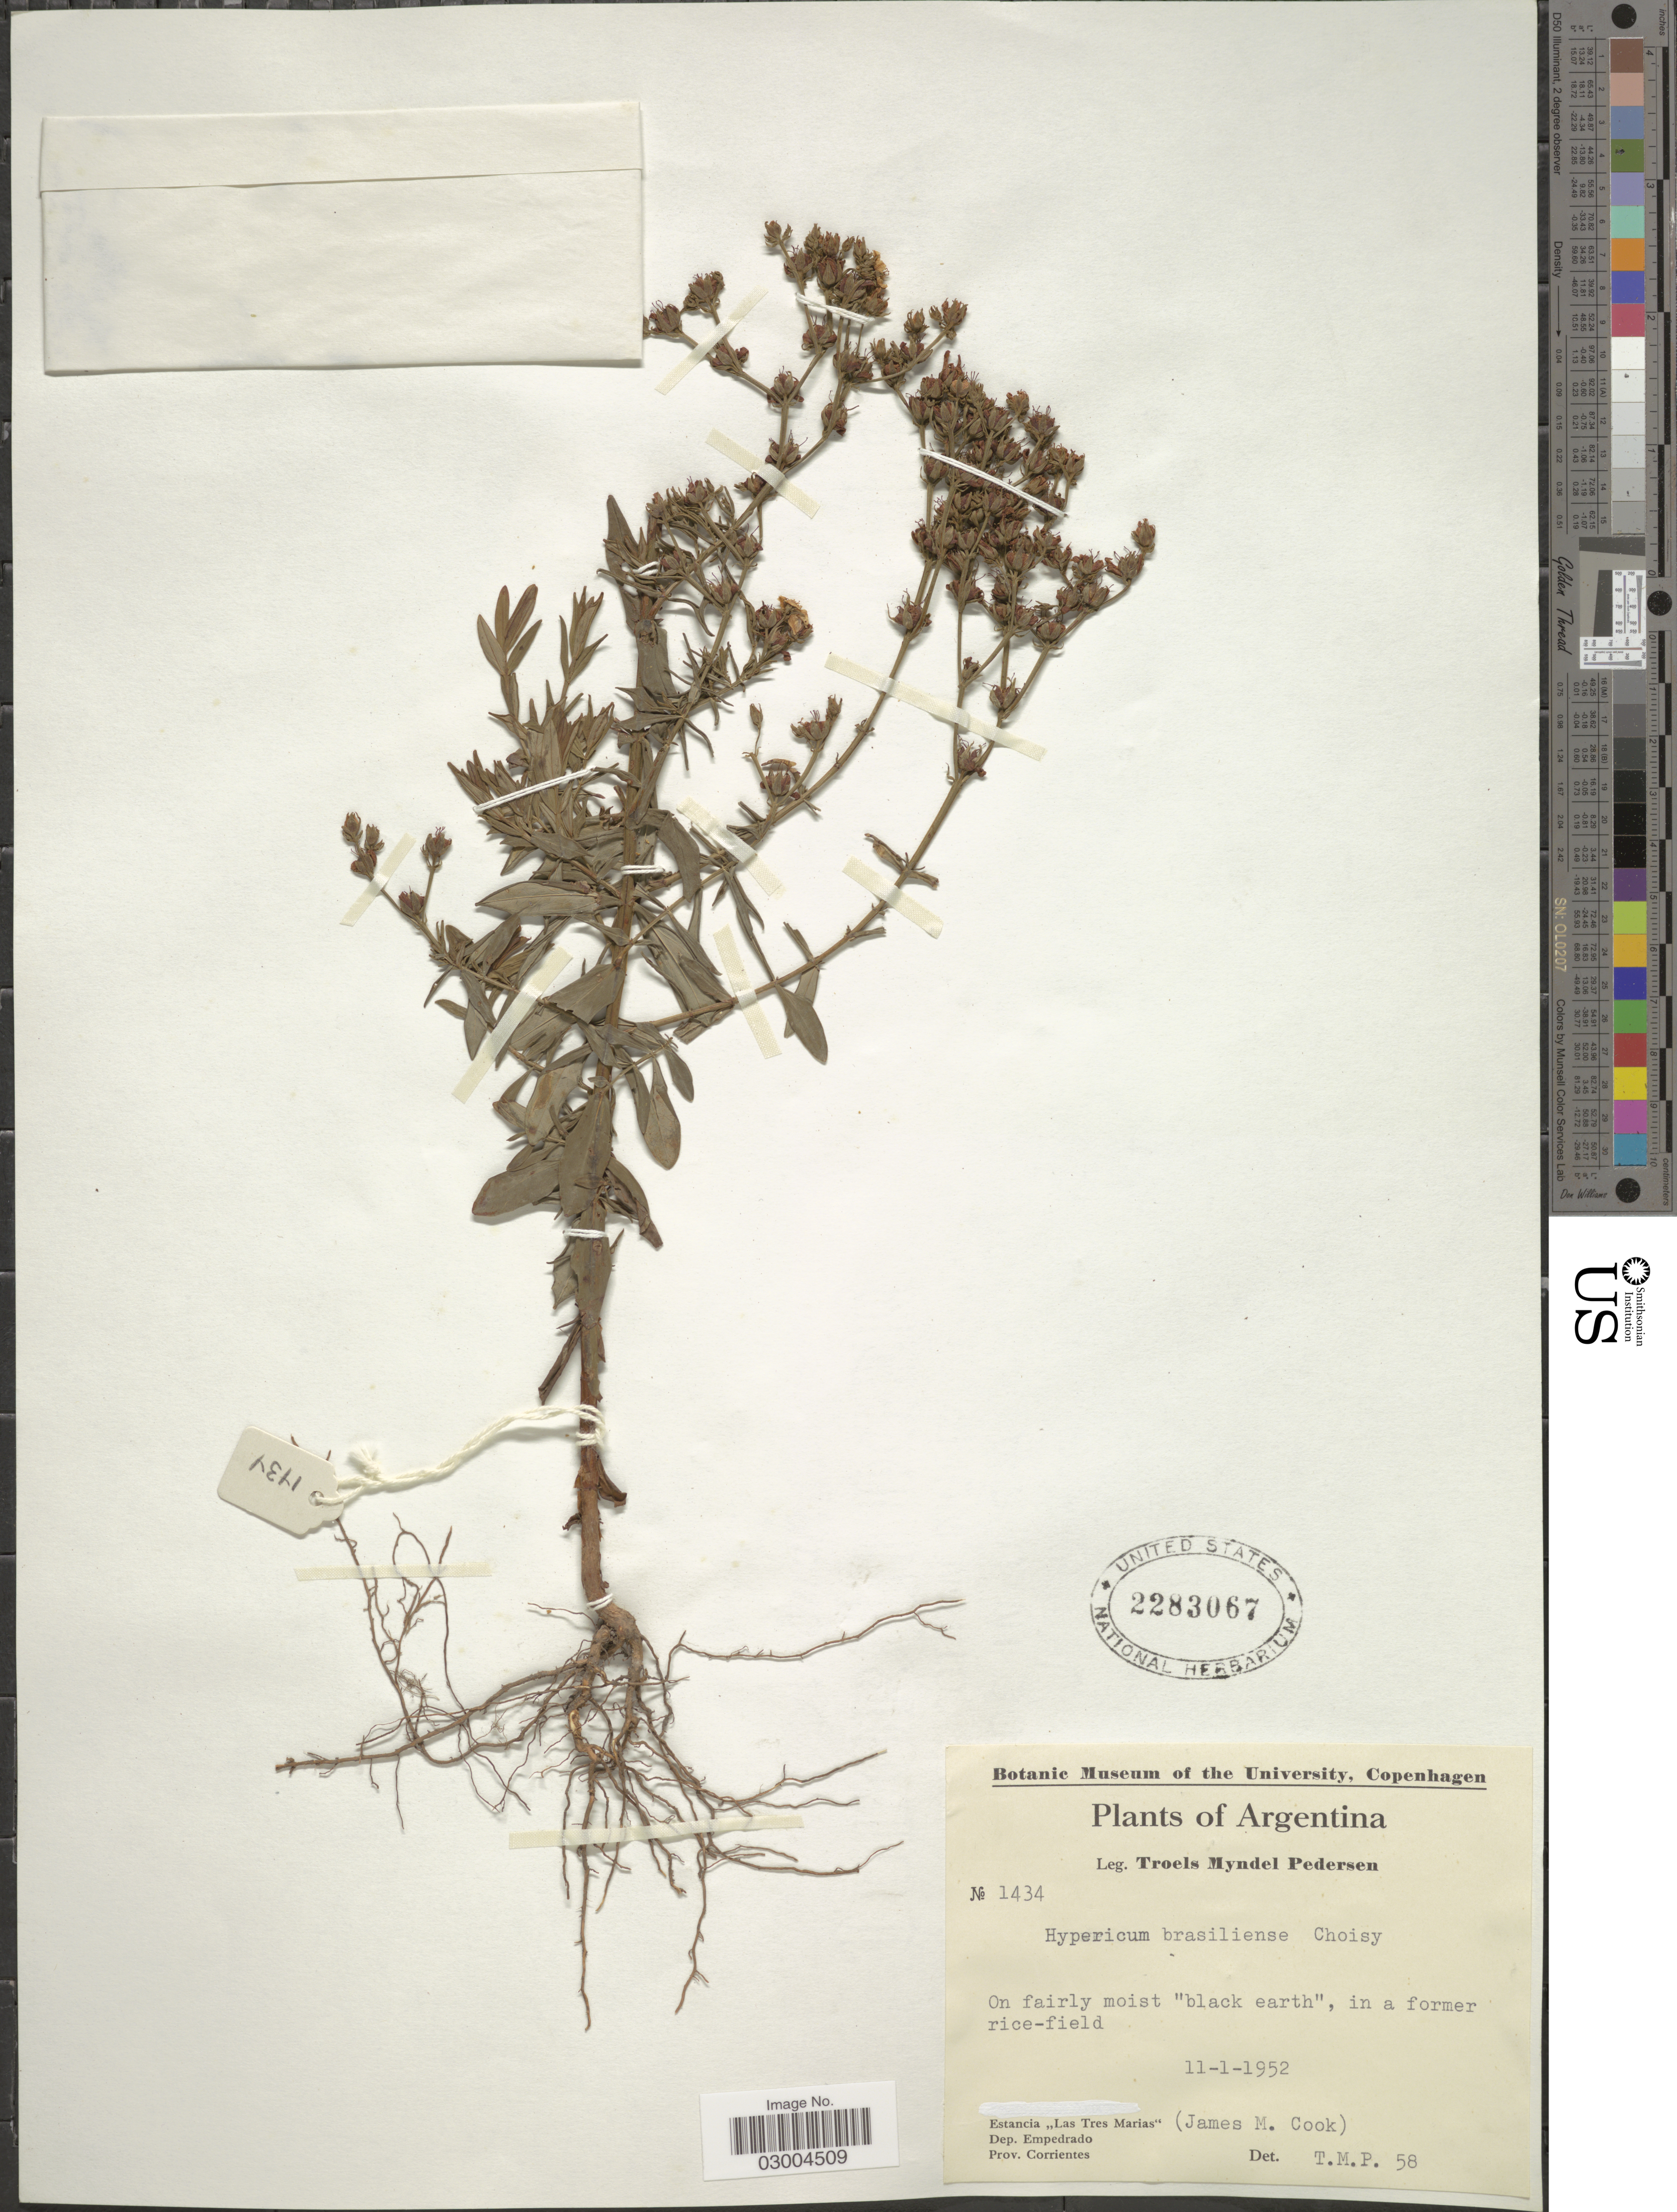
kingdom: Plantae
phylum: Tracheophyta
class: Magnoliopsida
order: Malpighiales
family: Hypericaceae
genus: Hypericum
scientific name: Hypericum brasiliense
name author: Choisy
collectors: T. Pederson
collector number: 1434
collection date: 1952-01-11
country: Argentina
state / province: Corrientes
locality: Estancia "Las Tres Marias". Dep. Empedrado.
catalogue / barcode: US 2283067